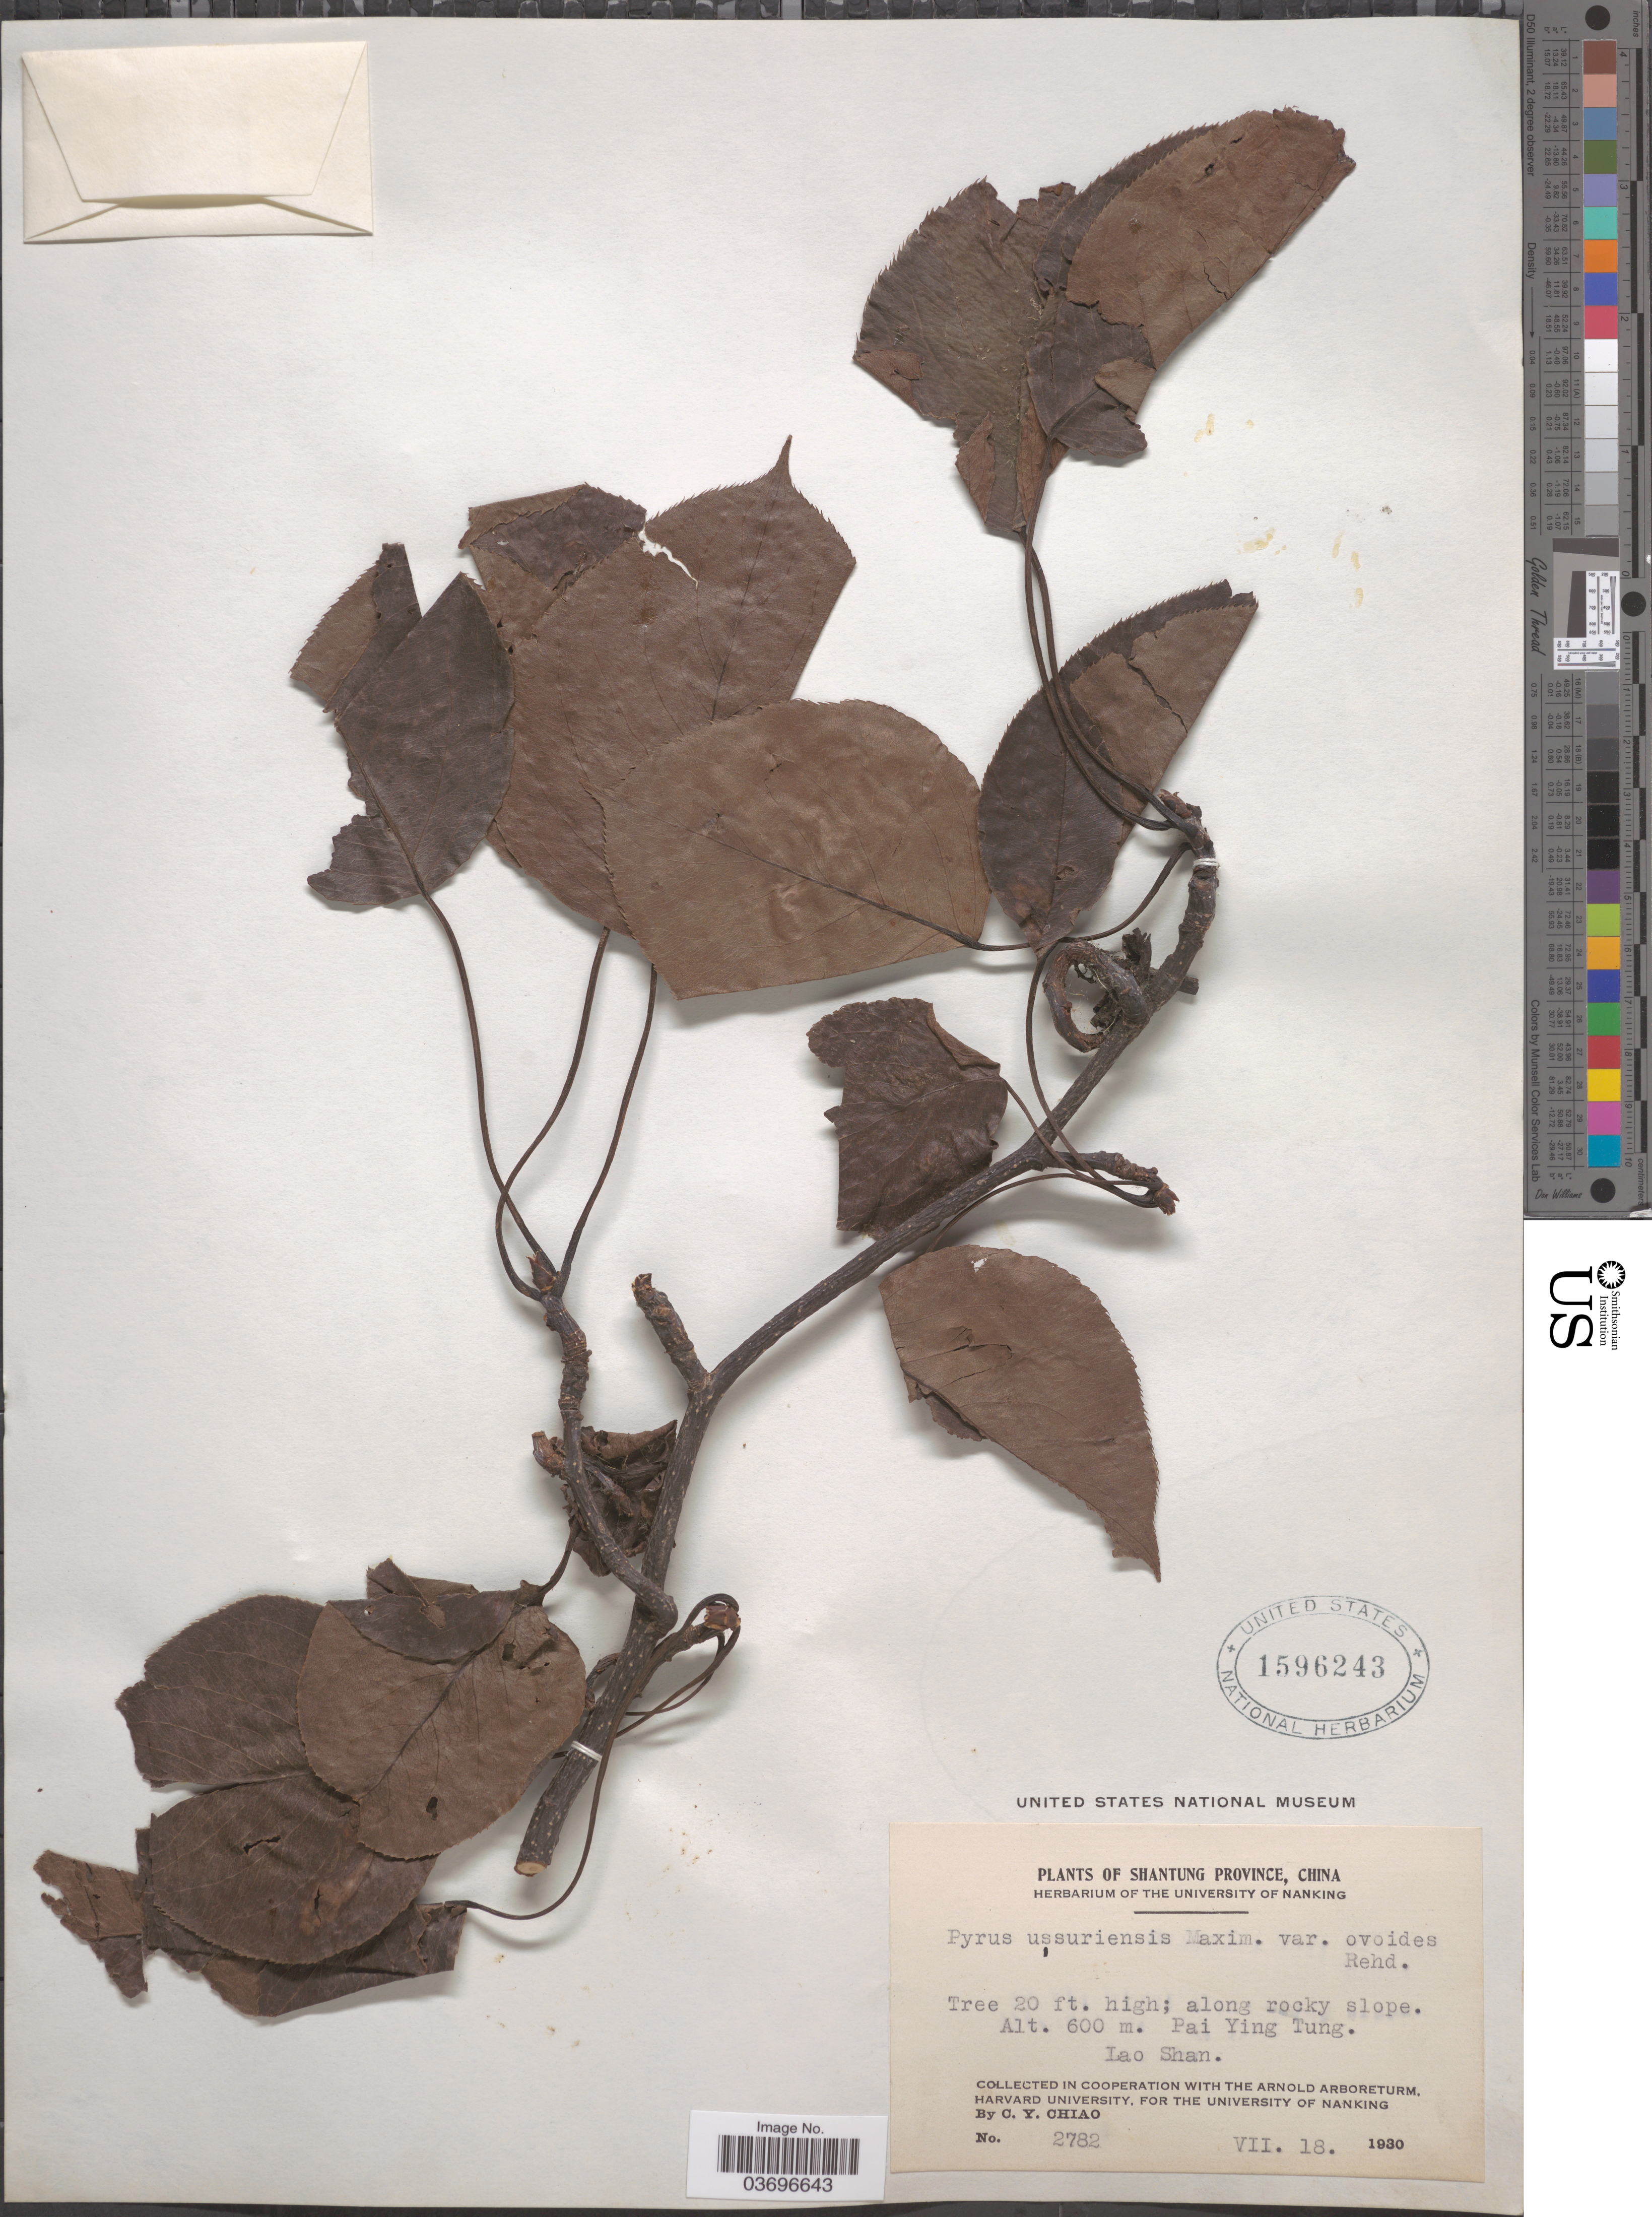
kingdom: Plantae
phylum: Tracheophyta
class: Magnoliopsida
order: Rosales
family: Rosaceae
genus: Pyrus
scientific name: Pyrus ussuriensis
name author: Maxim.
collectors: C. Y. Chiao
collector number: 2782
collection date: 1930-07-18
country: China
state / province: Shandong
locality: Shantung Province. Pai Ying Tung. Lao Shan.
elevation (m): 600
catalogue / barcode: US 1596243